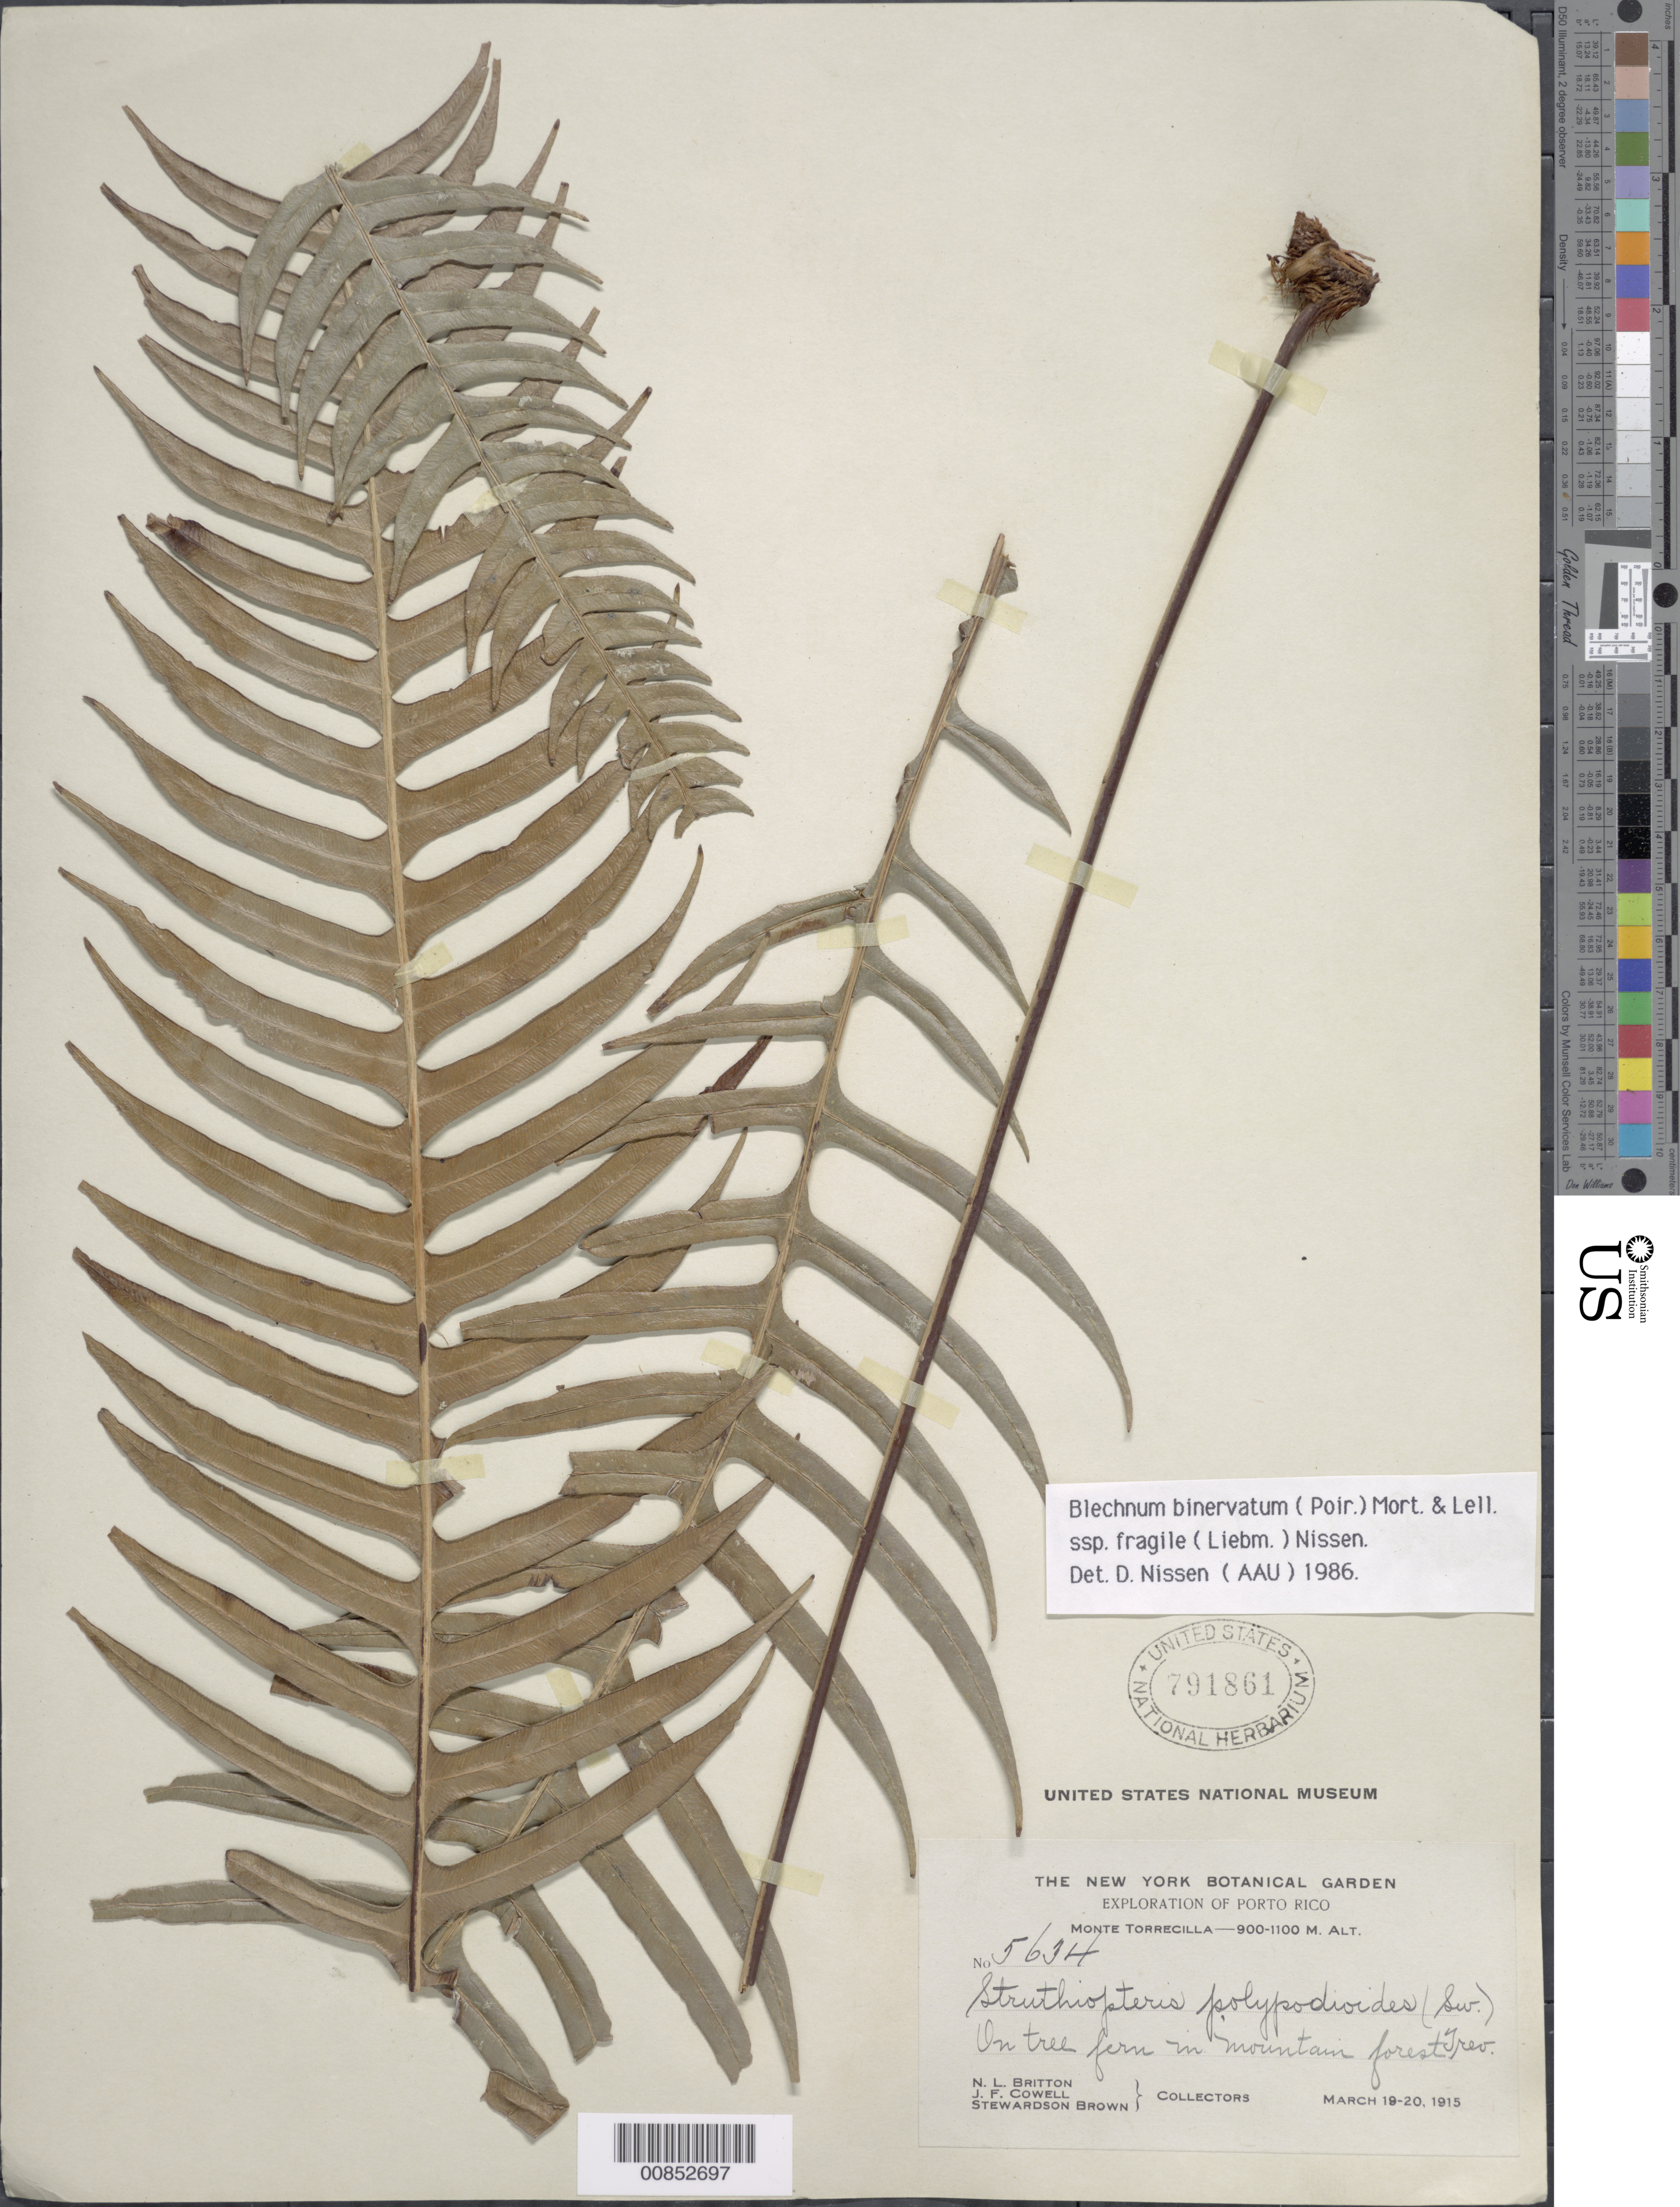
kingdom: Plantae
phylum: Tracheophyta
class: Polypodiopsida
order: Polypodiales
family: Blechnaceae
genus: Blechnum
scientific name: Blechnum fragile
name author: (Liebm.) C.V. Morton & Lellinger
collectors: N. Britton, J. F. Cowell & S. Brown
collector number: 5634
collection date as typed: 19 Mar 1915 to 20 Mar 1915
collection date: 1915-03-19/1915-03-20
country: Puerto Rico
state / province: Barranquitas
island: Puerto Rico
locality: Monte Torrecilla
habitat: Mountain forest, on tree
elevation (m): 900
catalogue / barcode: US 791861